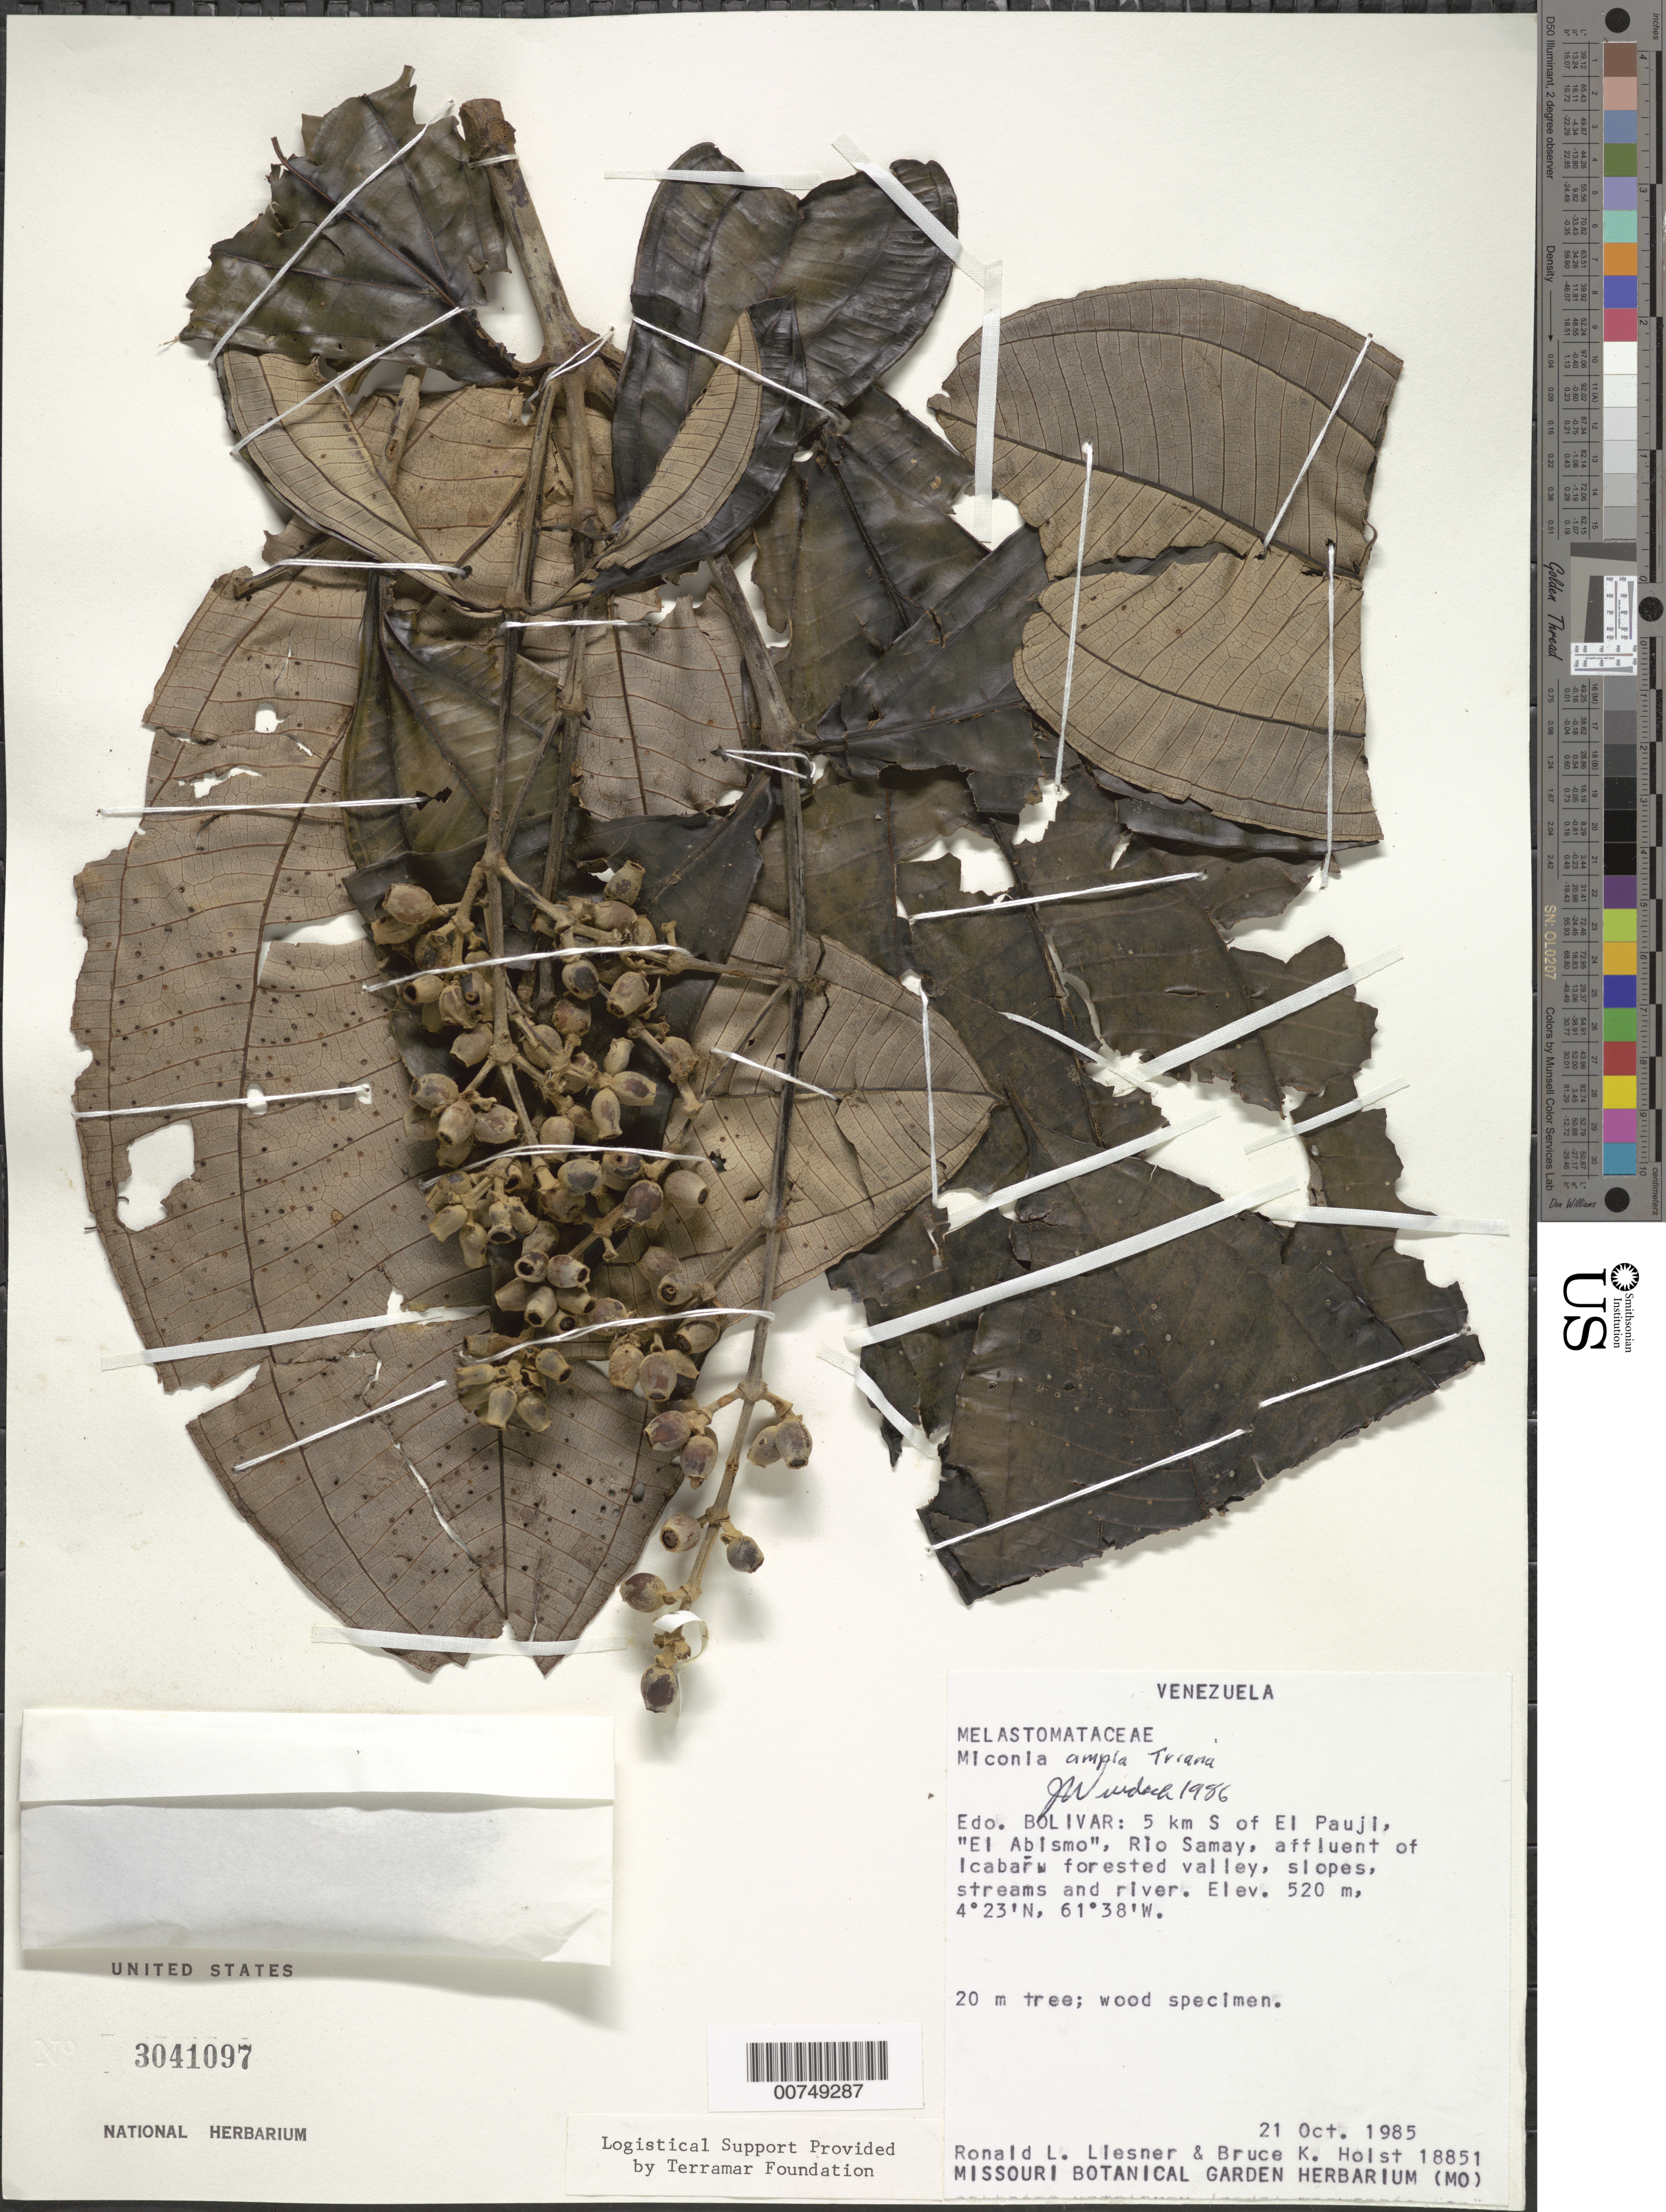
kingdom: Plantae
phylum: Tracheophyta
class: Magnoliopsida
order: Myrtales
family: Melastomataceae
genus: Miconia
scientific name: Miconia ampla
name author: Triana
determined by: Wurdack, John J., (US), US (UNITED STATES)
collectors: R. L. Liesner & B. Holst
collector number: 18851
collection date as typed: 21-Oct-85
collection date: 1985-10-21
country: Venezuela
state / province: Bolívar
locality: El Pauji, 5 km S of, "El Abismo", Río Samay, affluent of Icabarú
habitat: Forested valley, slopes, streams and river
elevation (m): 520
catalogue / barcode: US 3041097